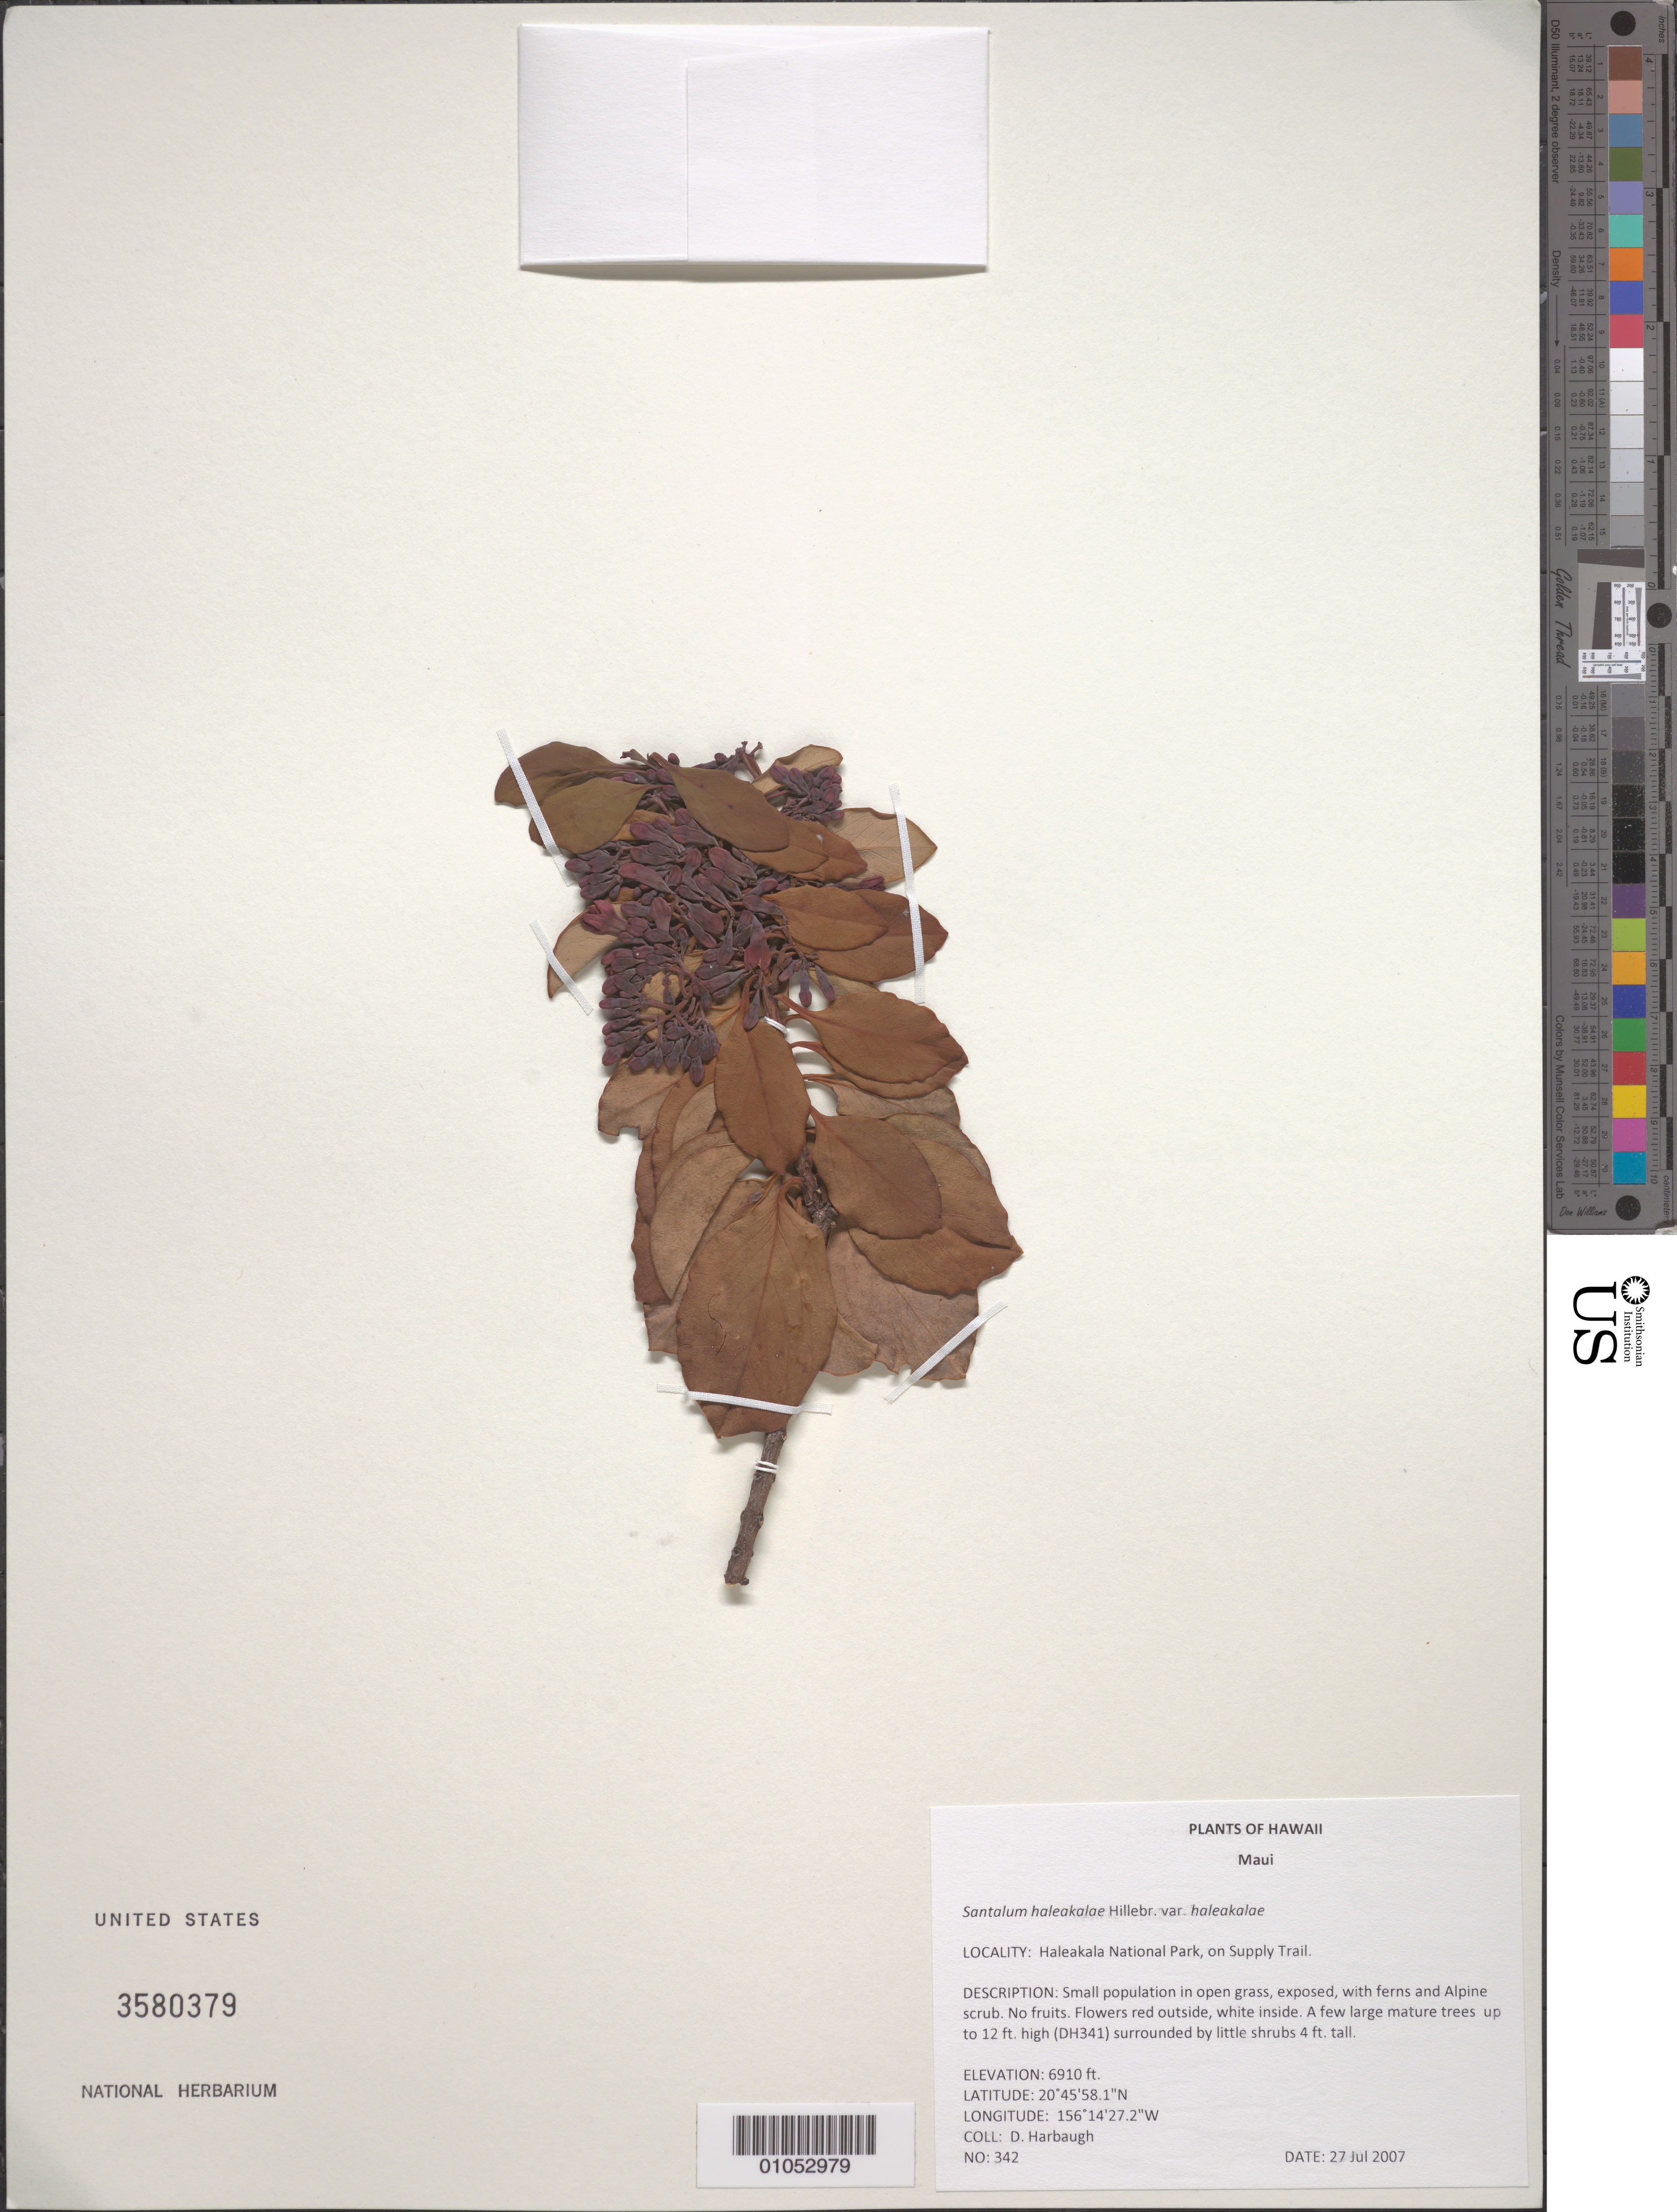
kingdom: Plantae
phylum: Tracheophyta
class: Magnoliopsida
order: Santalales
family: Santalaceae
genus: Santalum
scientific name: Santalum haleakalae var. haleakalae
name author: Hillebr.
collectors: D. Harbaugh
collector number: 342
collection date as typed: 27 Jul 2007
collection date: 2007-07-27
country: United States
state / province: Hawaii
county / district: Maui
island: Maui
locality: Haleakala National Park, on Supply Trail.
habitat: Alpine scrub, in open grass, exposed.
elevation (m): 2106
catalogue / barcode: US 3580379